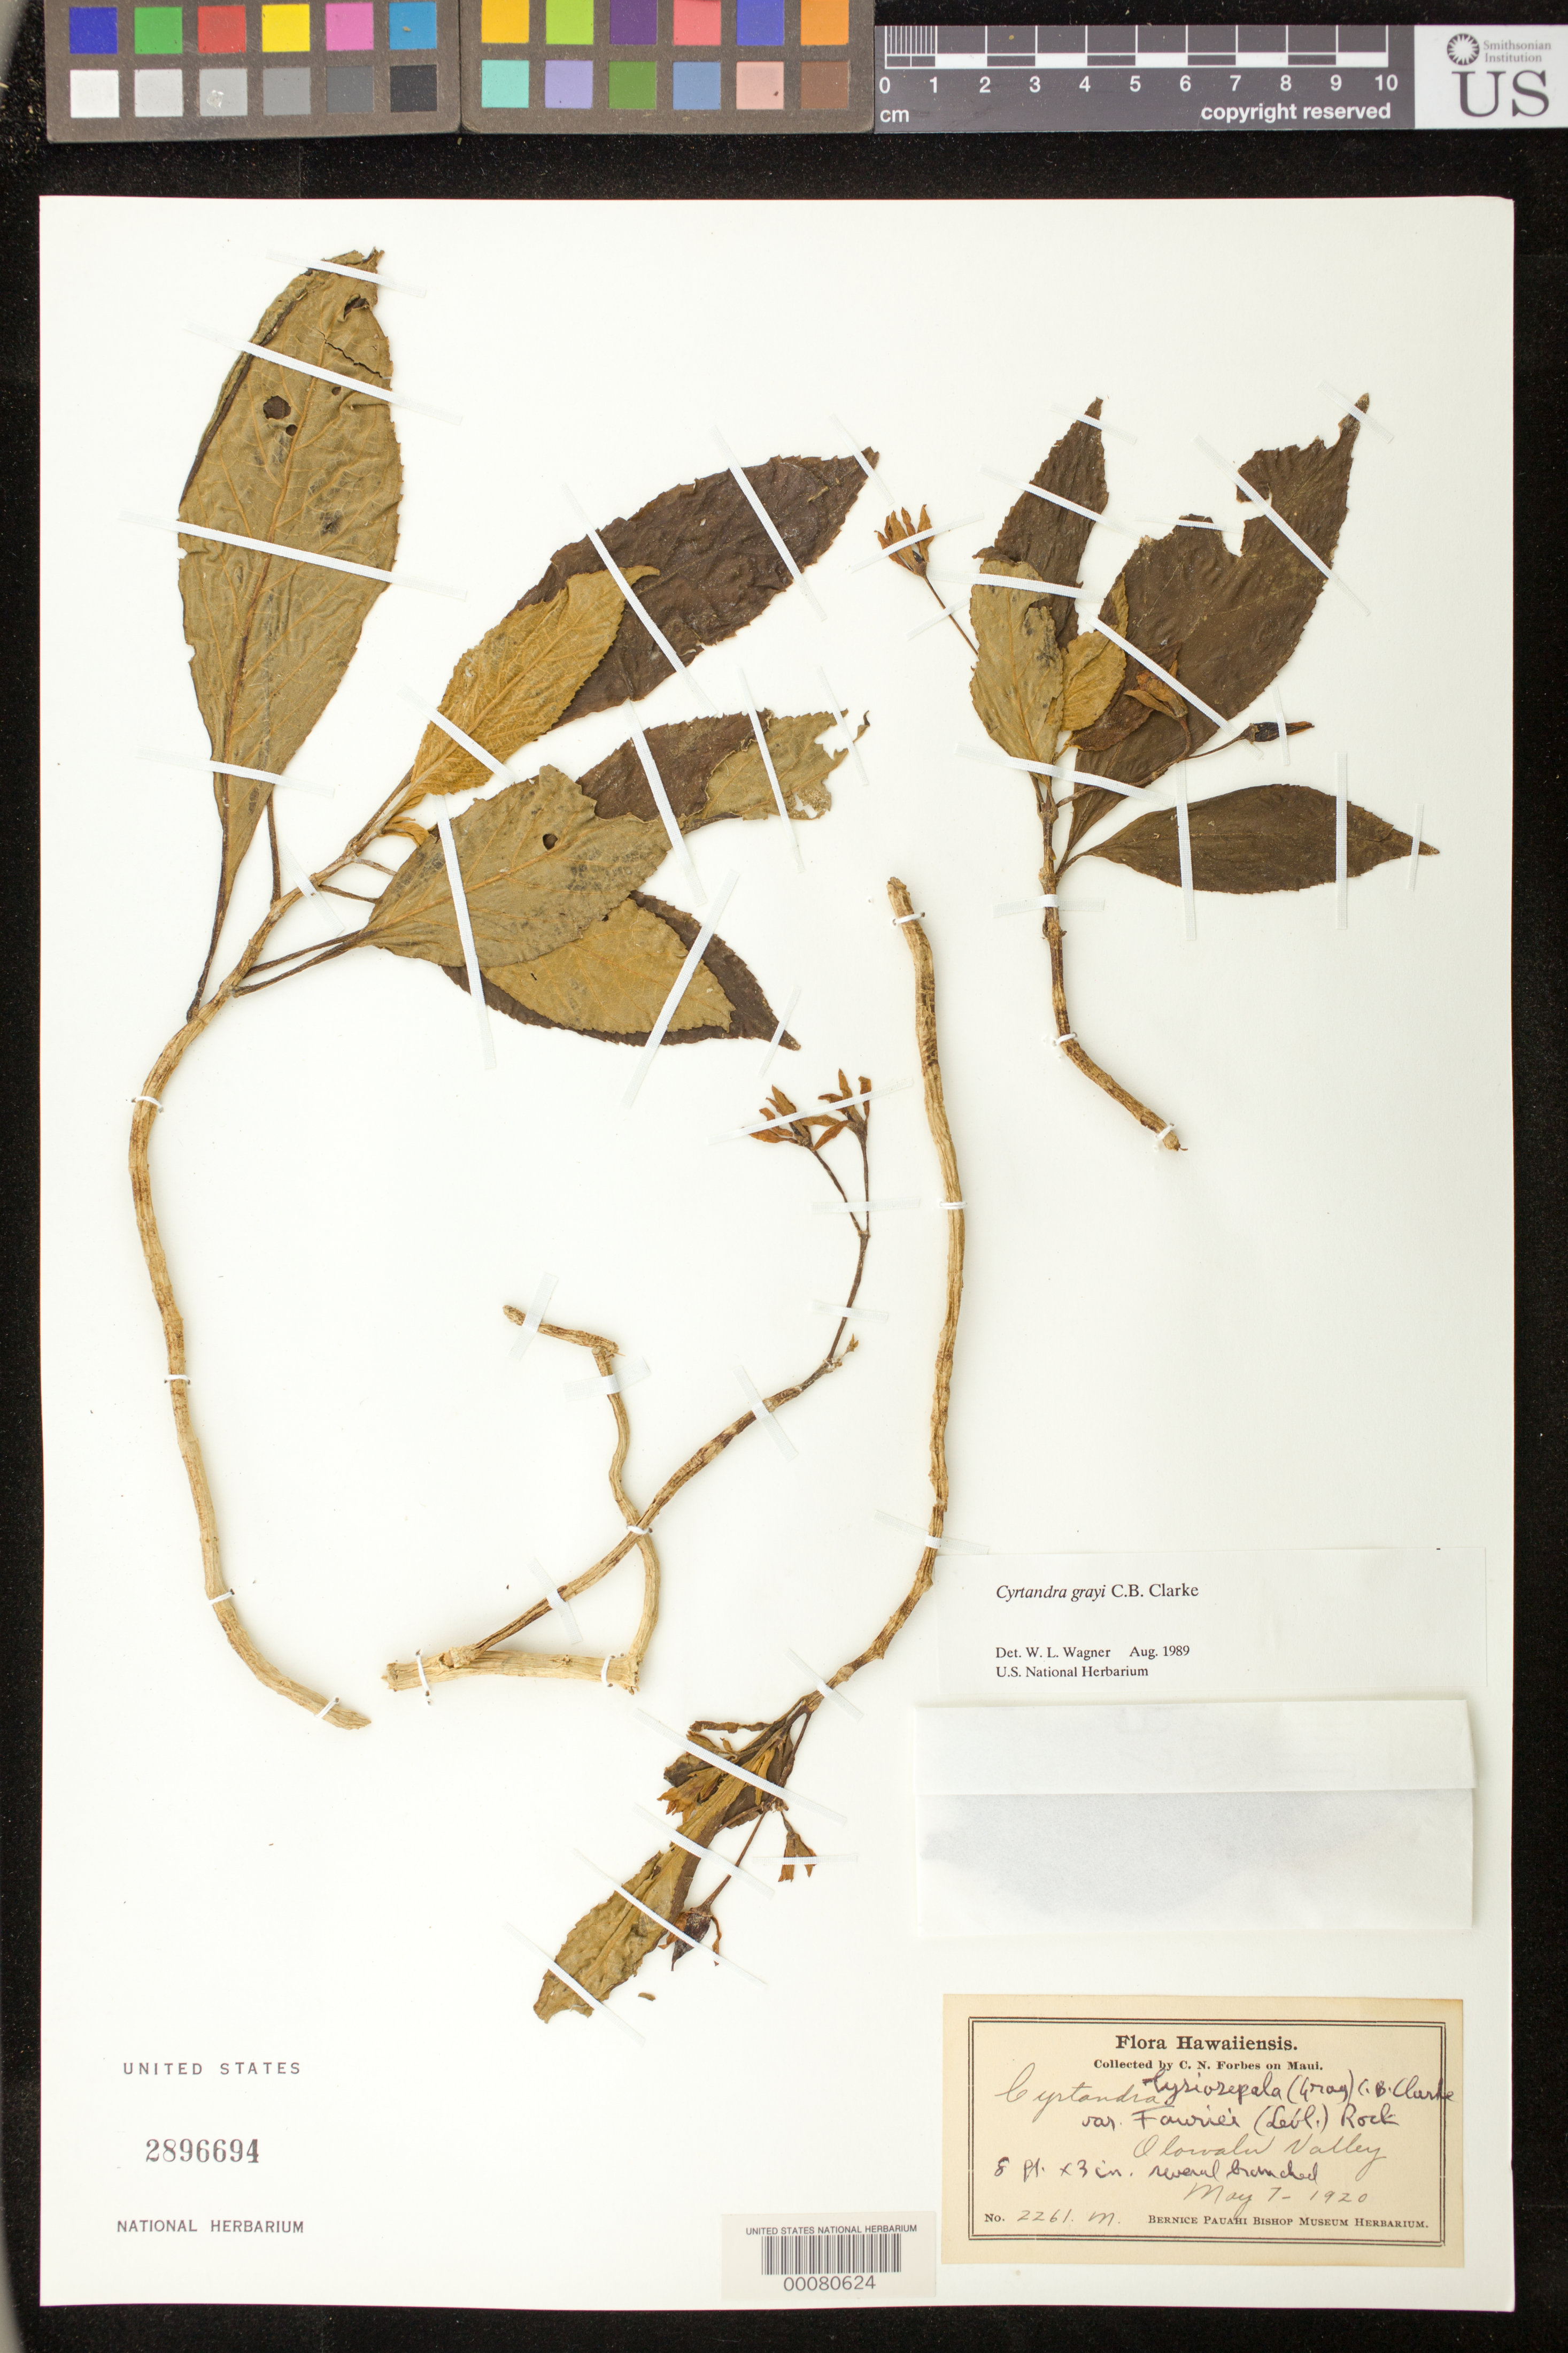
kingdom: Plantae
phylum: Tracheophyta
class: Magnoliopsida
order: Lamiales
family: Gesneriaceae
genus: Cyrtandra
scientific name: Cyrtandra grayi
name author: C.B. Clarke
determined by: Wagner, W. L., (BOT), Smithsonian Institution - National Museum of Natural History (UNITED STATES)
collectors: C. N. Forbes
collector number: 2261.M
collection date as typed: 07 May 1920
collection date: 1920-05-07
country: United States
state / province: Hawaii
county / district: Maui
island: Maui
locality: Olowalu valley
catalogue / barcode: US 2896694